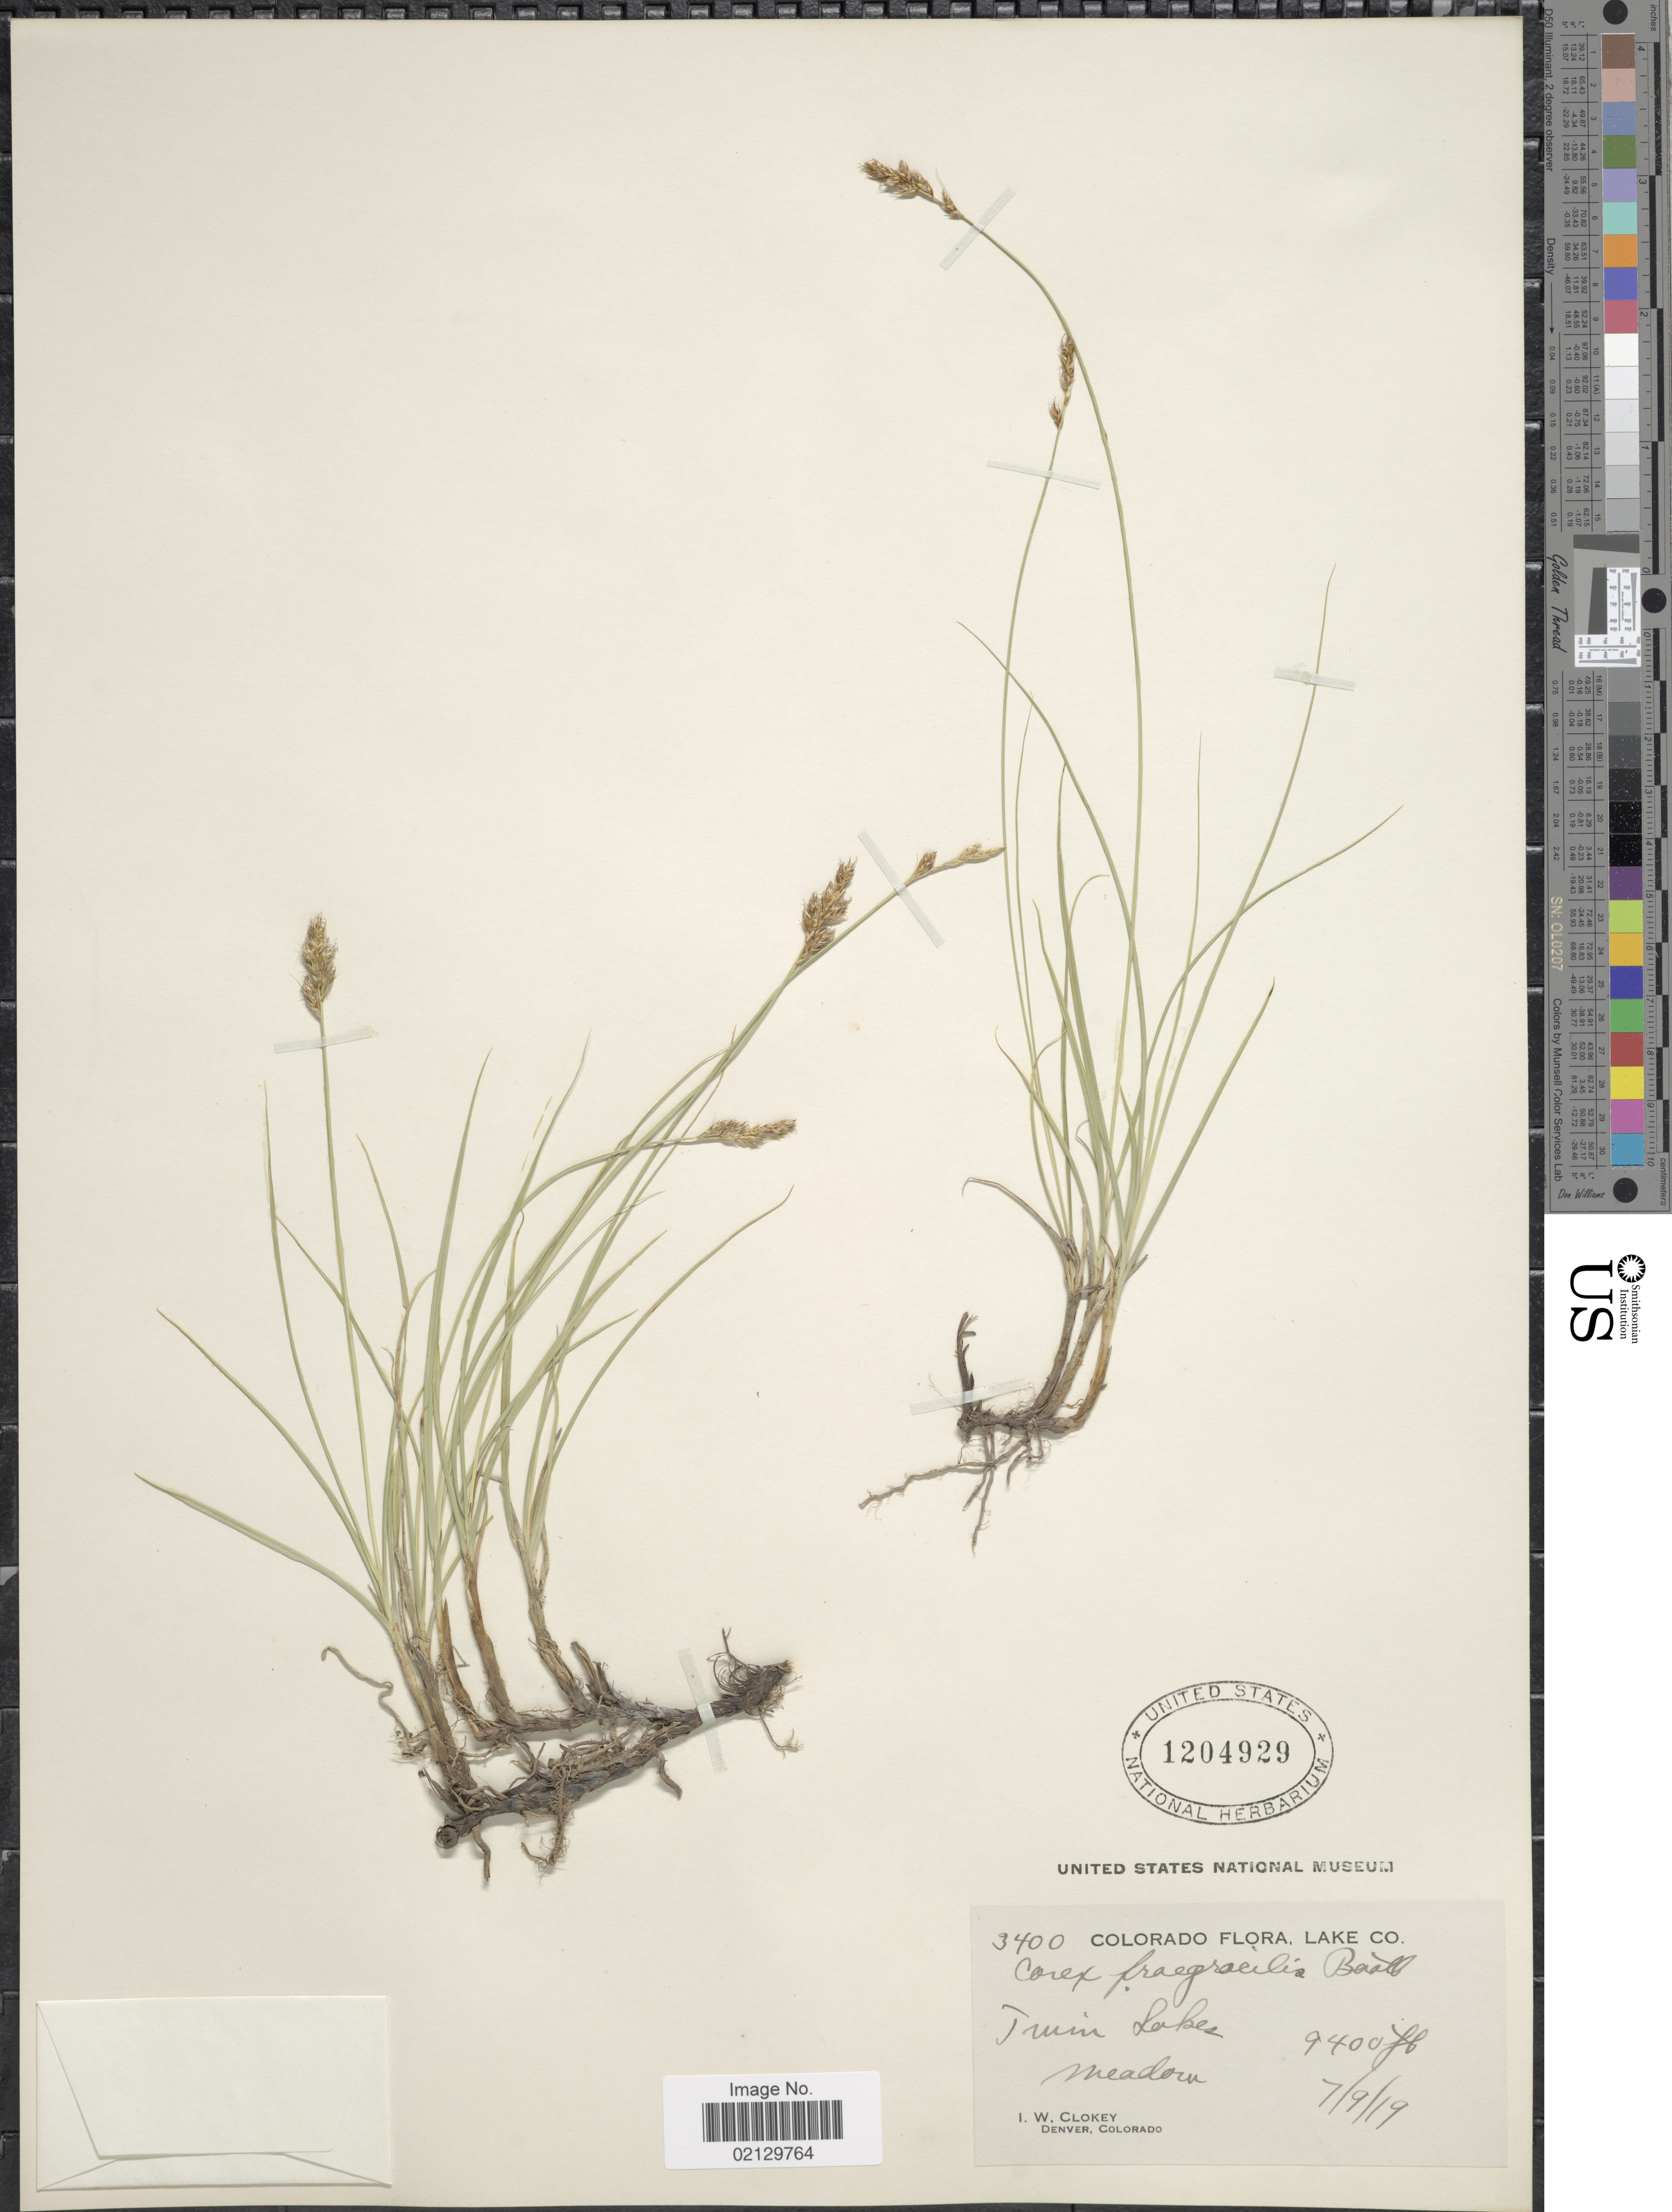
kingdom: Plantae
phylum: Tracheophyta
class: Liliopsida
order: Poales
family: Cyperaceae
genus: Carex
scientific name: Carex praegracilis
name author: W. Boott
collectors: I. W. Clokey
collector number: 3400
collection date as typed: Transcribed d/m/y: 9/7/19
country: United States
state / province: Colorado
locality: Colorado Flora, Lake Co., Twin Lakes, Meadow.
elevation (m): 2865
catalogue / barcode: US 1204929